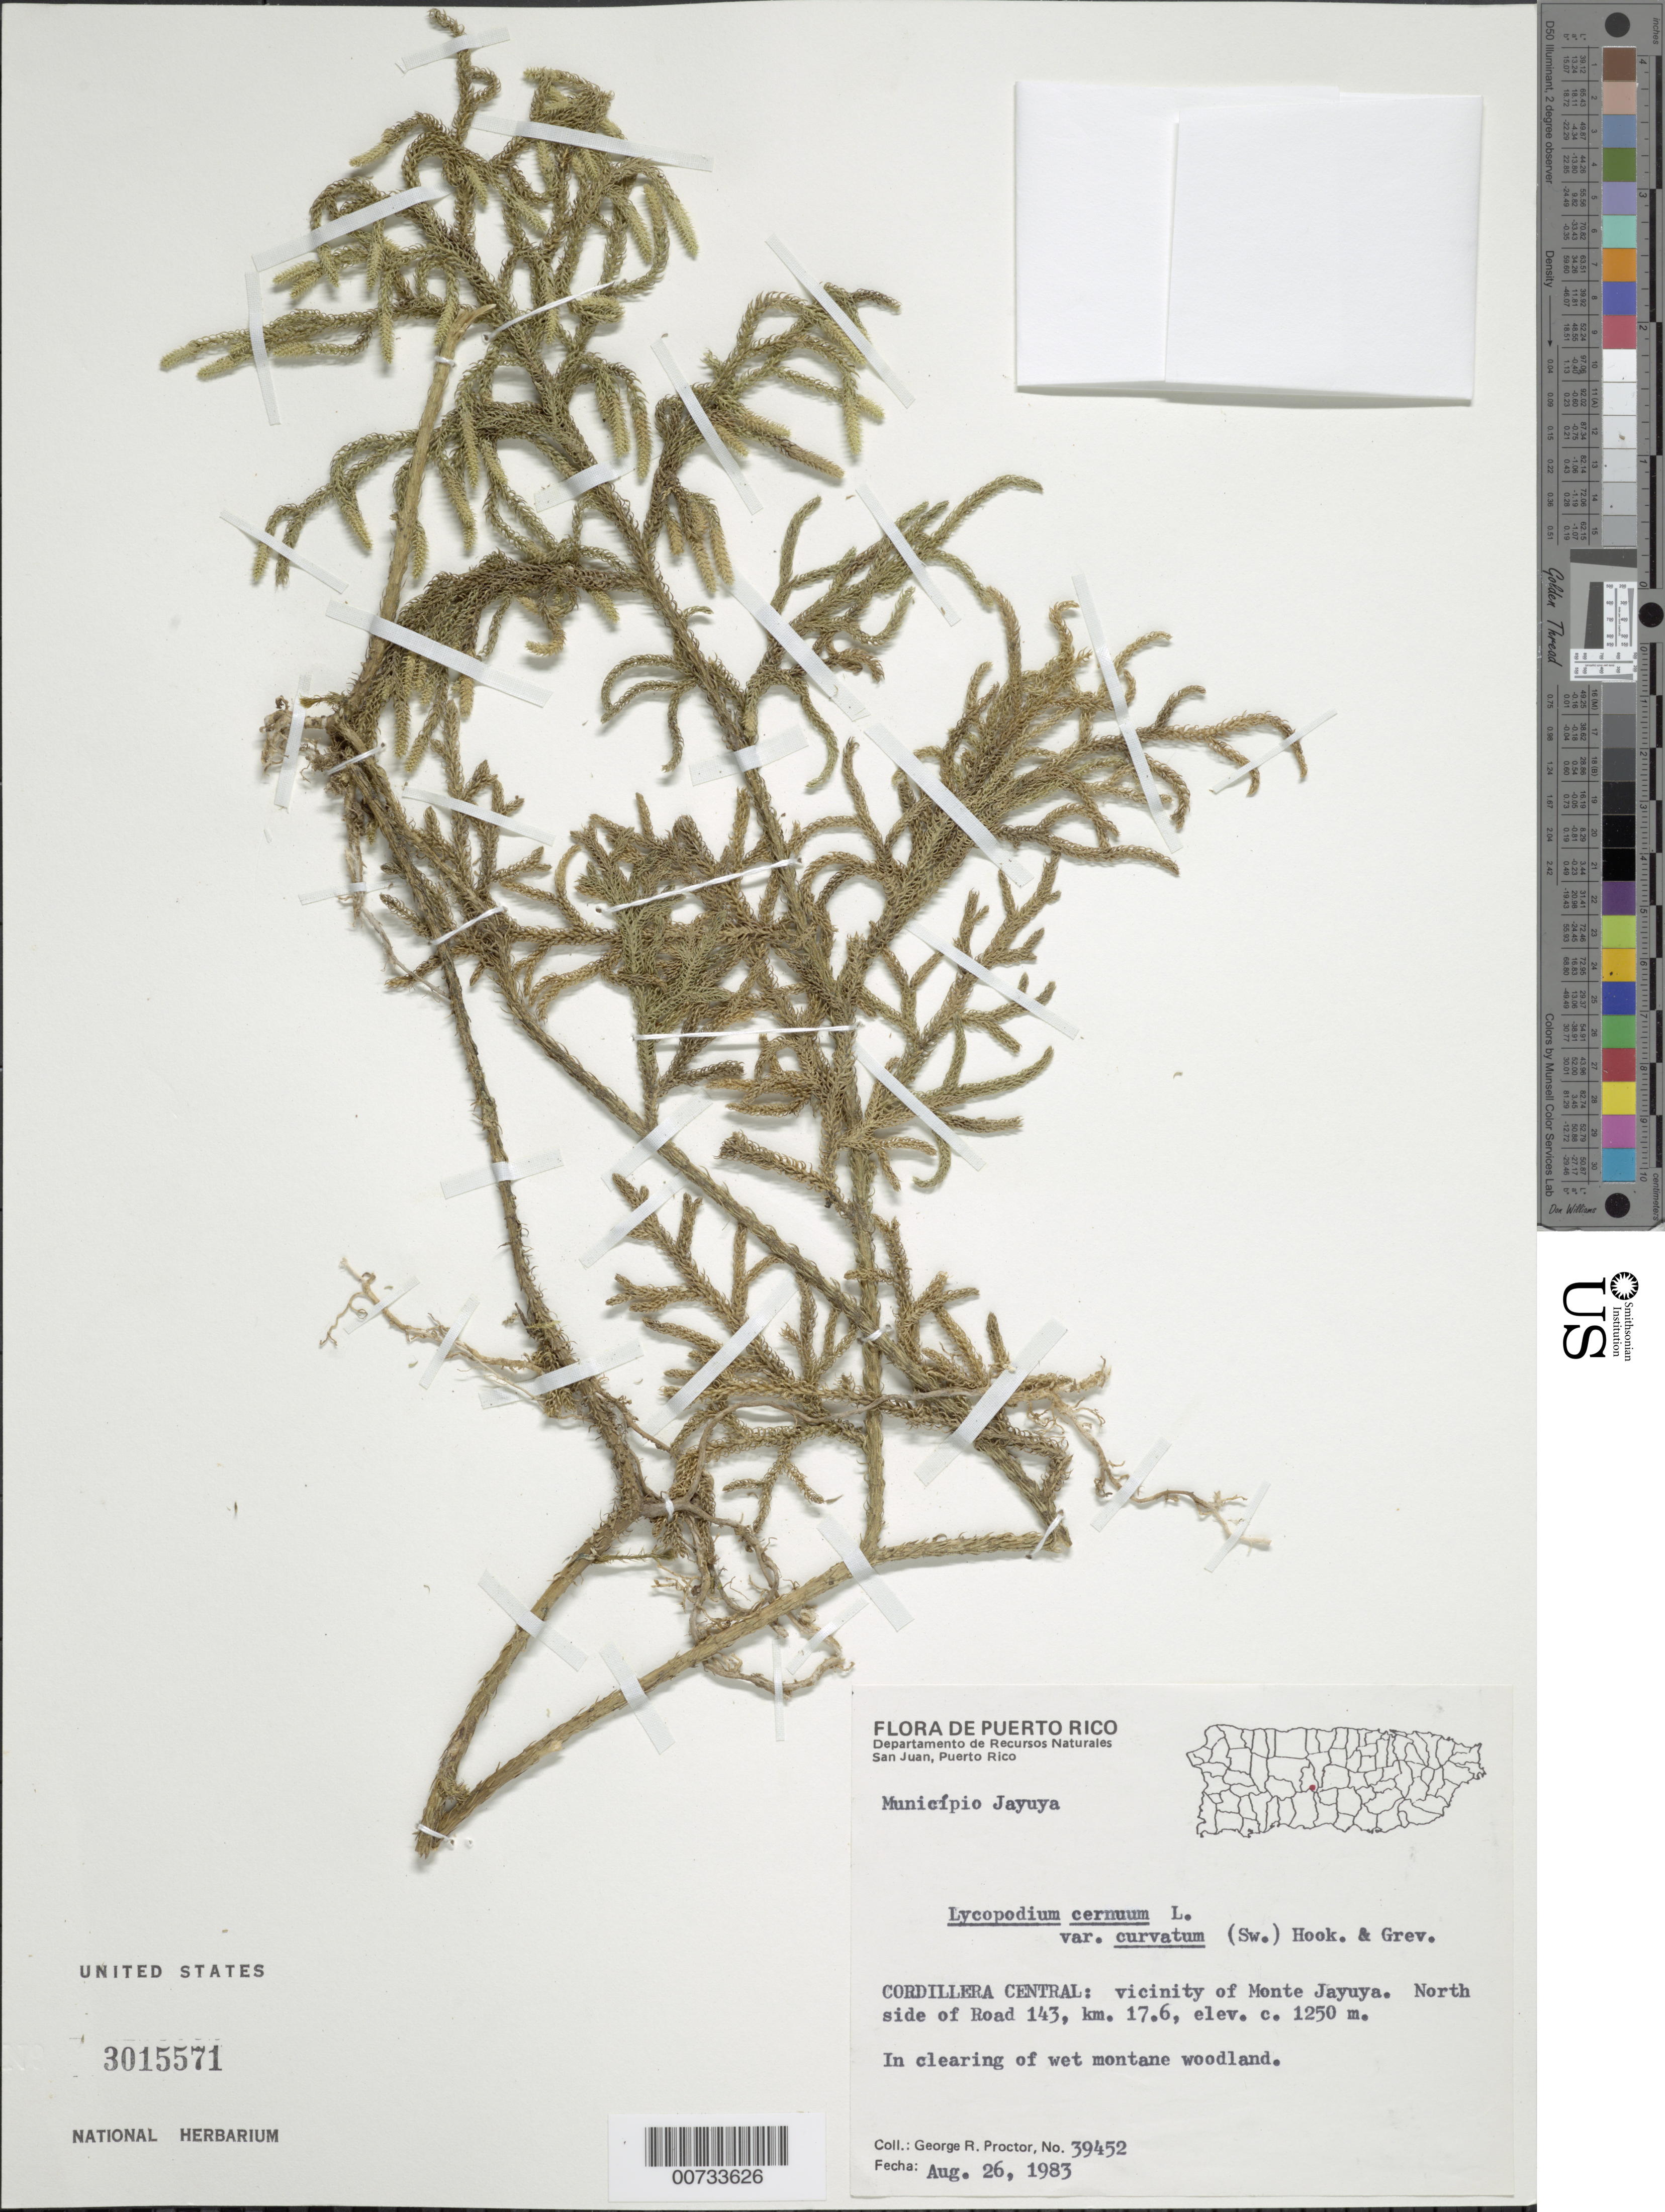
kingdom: Plantae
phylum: Tracheophyta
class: Lycopodiopsida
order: Lycopodiales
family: Lycopodiaceae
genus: Palhinhaea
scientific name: Palhinhaea cernua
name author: (L.) Vasc. & Franco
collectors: G. R. Proctor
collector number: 39452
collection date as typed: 26 Aug 1983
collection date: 1983-08-26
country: Puerto Rico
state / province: Jayuya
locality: Mun. Jayuya: Cordillera Central, vic of Monte Jayuya, N side of Rd 143, km 17.6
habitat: In clearing of wet montane woodland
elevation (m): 1250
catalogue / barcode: US 3015571